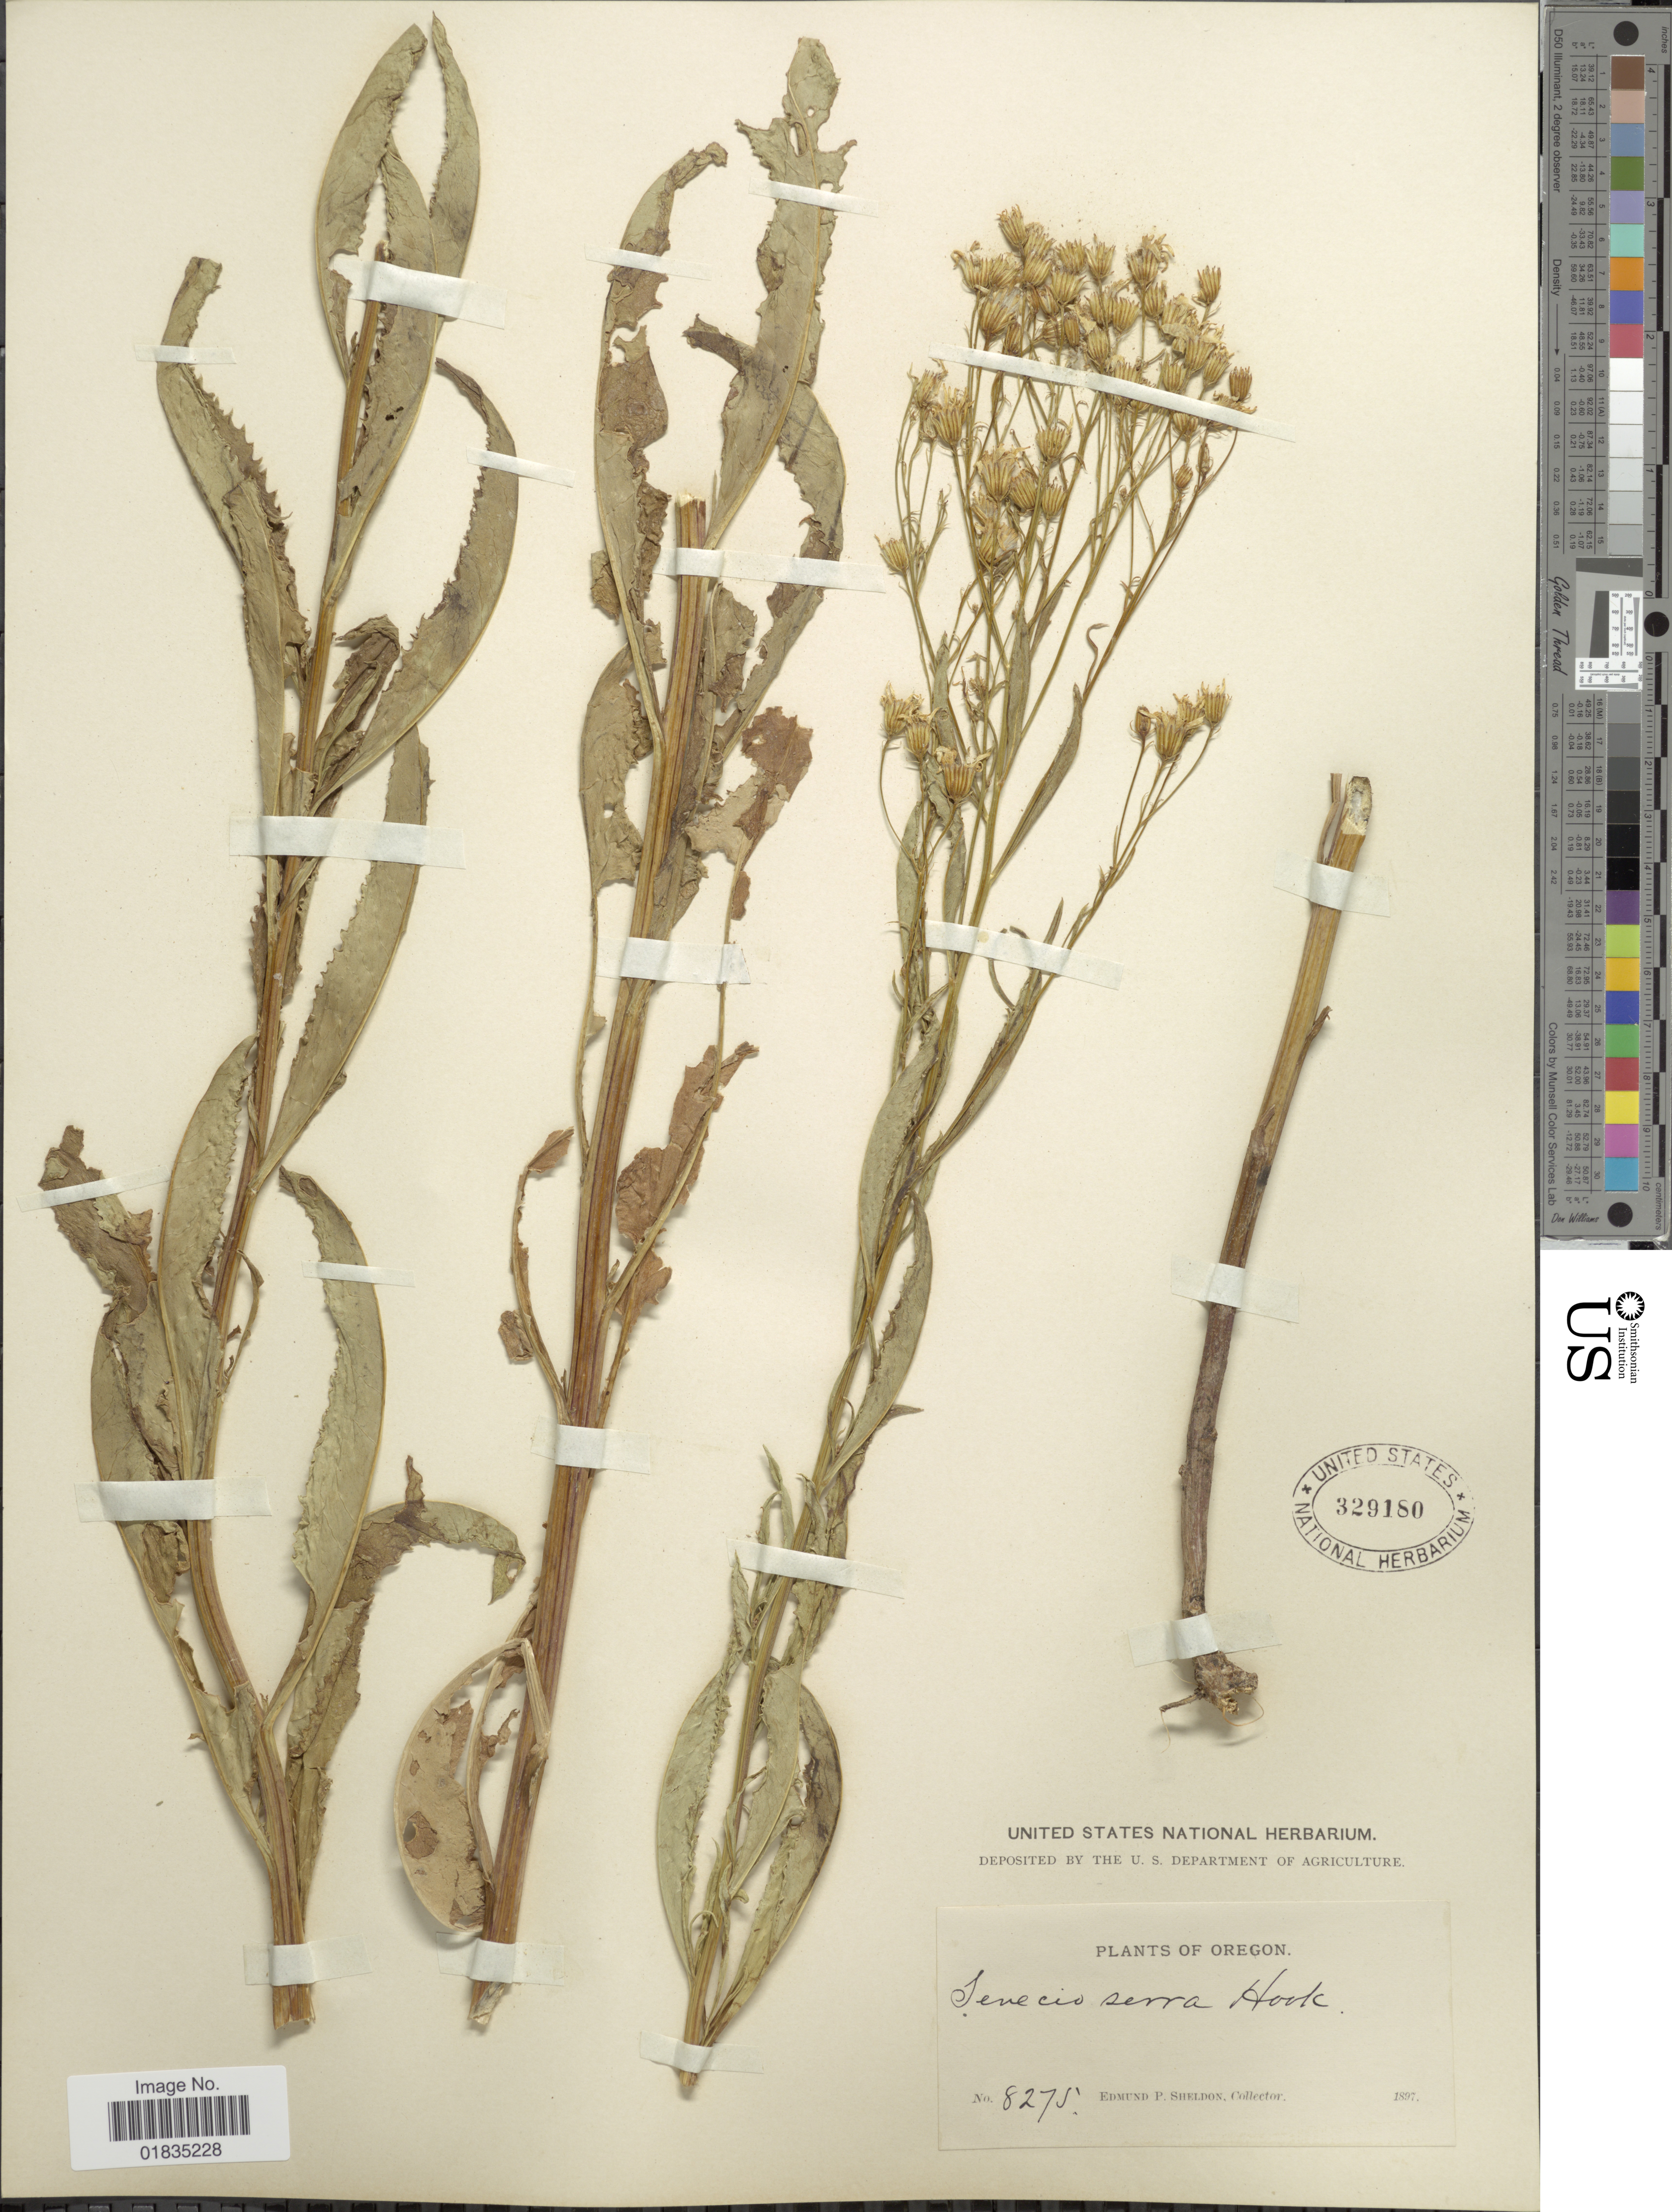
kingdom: Plantae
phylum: Tracheophyta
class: Magnoliopsida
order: Asterales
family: Asteraceae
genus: Senecio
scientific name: Senecio serra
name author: Hook.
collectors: E. P. Sheldon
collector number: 8275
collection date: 1897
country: United States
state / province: Oregon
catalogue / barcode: US 329180